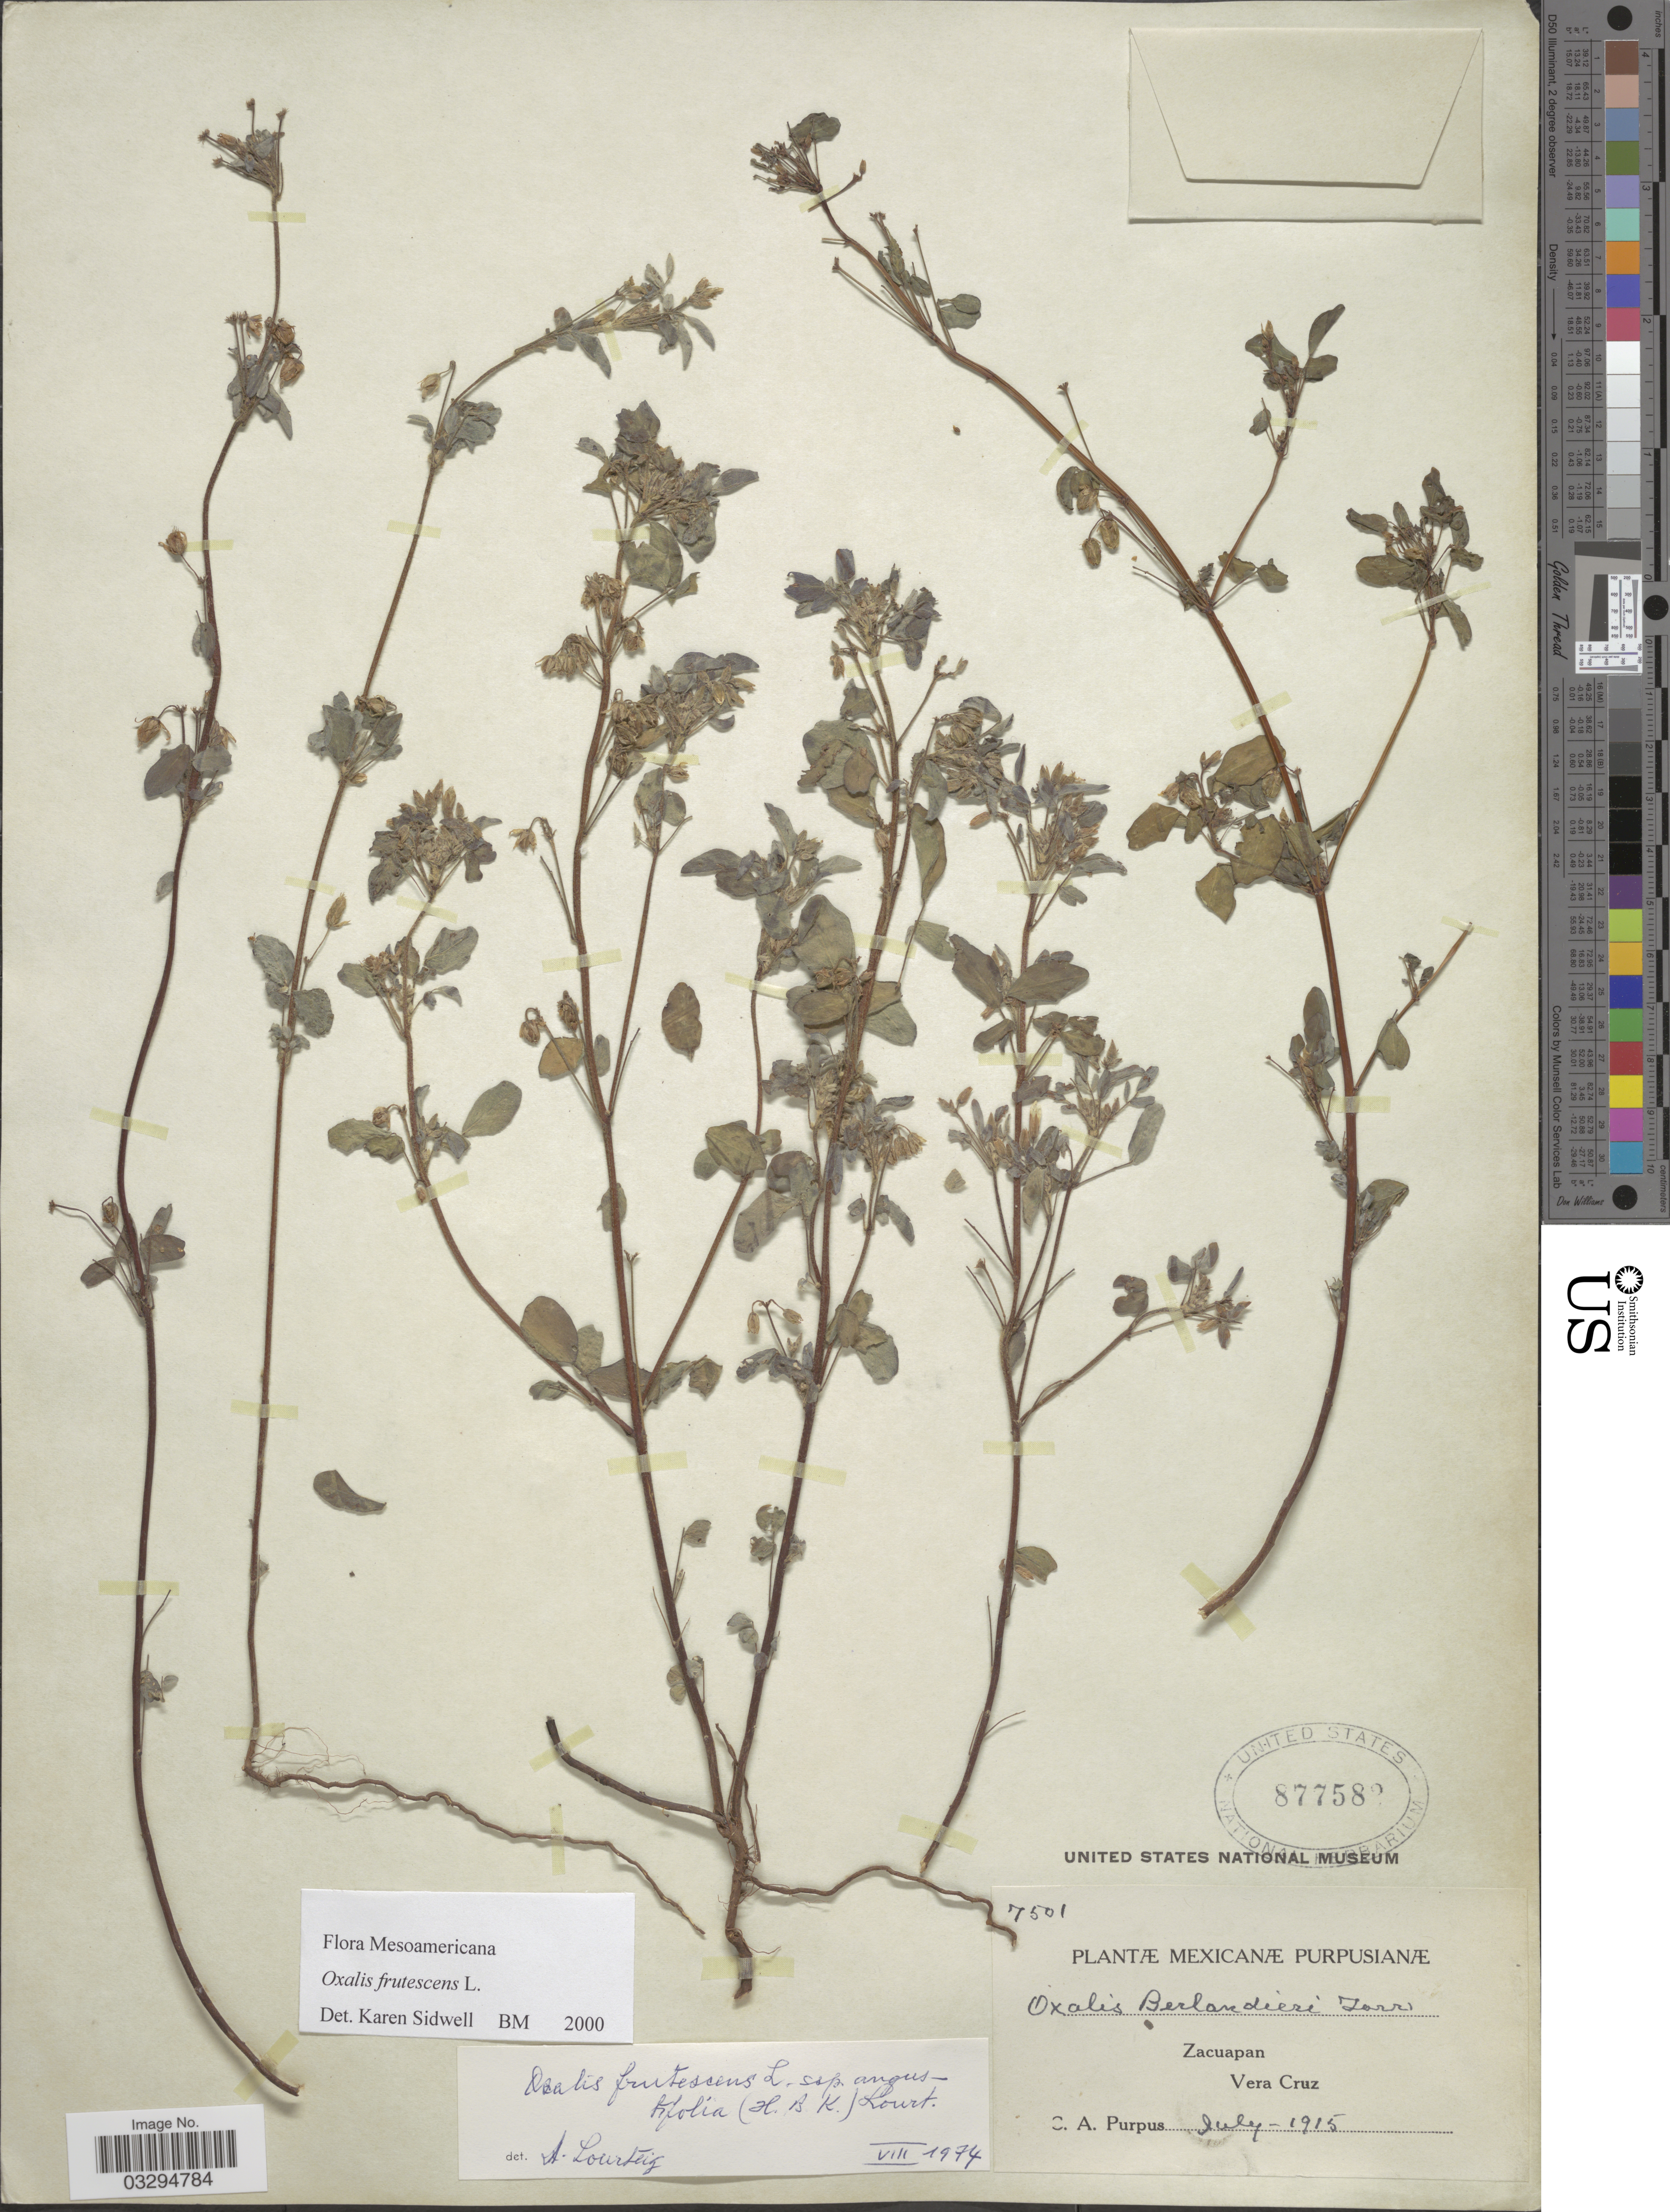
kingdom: Plantae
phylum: Tracheophyta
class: Magnoliopsida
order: Oxalidales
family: Oxalidaceae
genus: Oxalis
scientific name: Oxalis frutescens subsp. angustifolia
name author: (Kunth) Lourteig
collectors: C. A. Purpus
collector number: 7501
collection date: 1915-07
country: Mexico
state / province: Veracruz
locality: Zacuapan. Vera Cruz.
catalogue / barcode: US 877582